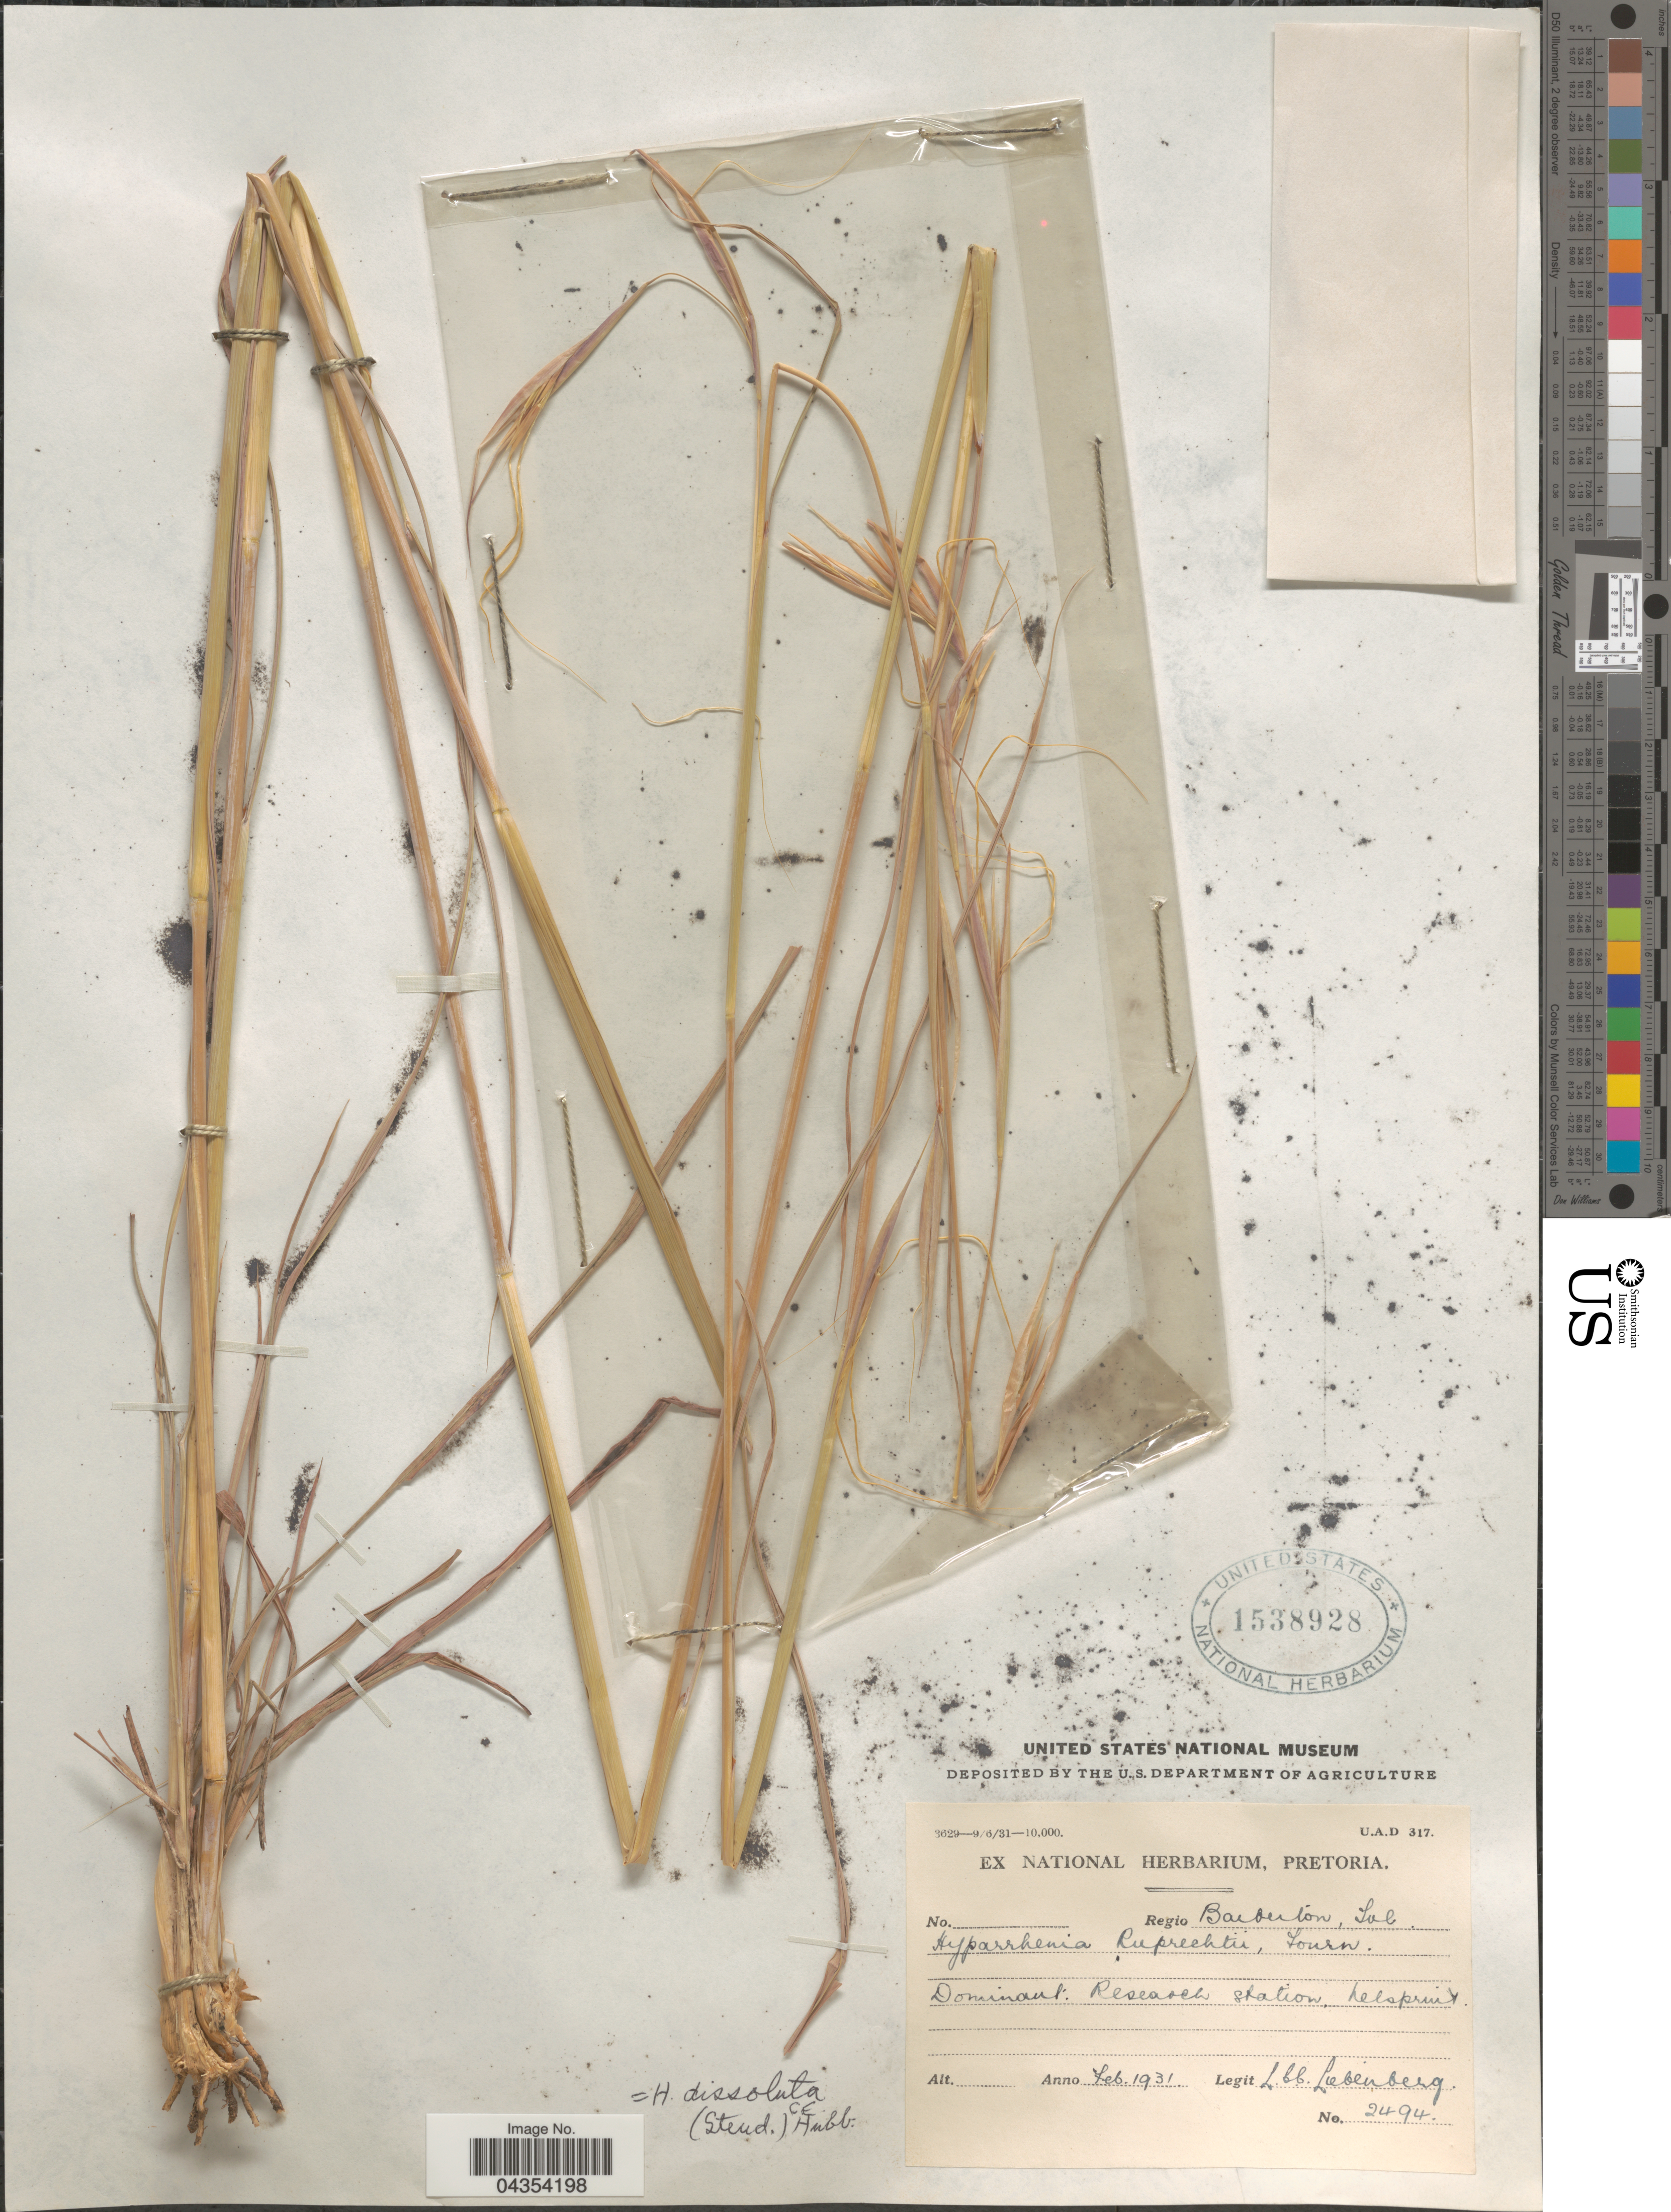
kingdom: Plantae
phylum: Tracheophyta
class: Liliopsida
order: Poales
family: Poaceae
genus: Hyperthelia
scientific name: Hyperthelia dissoluta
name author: (Nees ex Steud.) Clayton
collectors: L. Liebenberg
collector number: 2494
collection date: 1931-02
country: South Africa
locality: Regio Barberton, Tvl. Dominant Research Station, Nelspruit.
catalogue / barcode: US 1538928